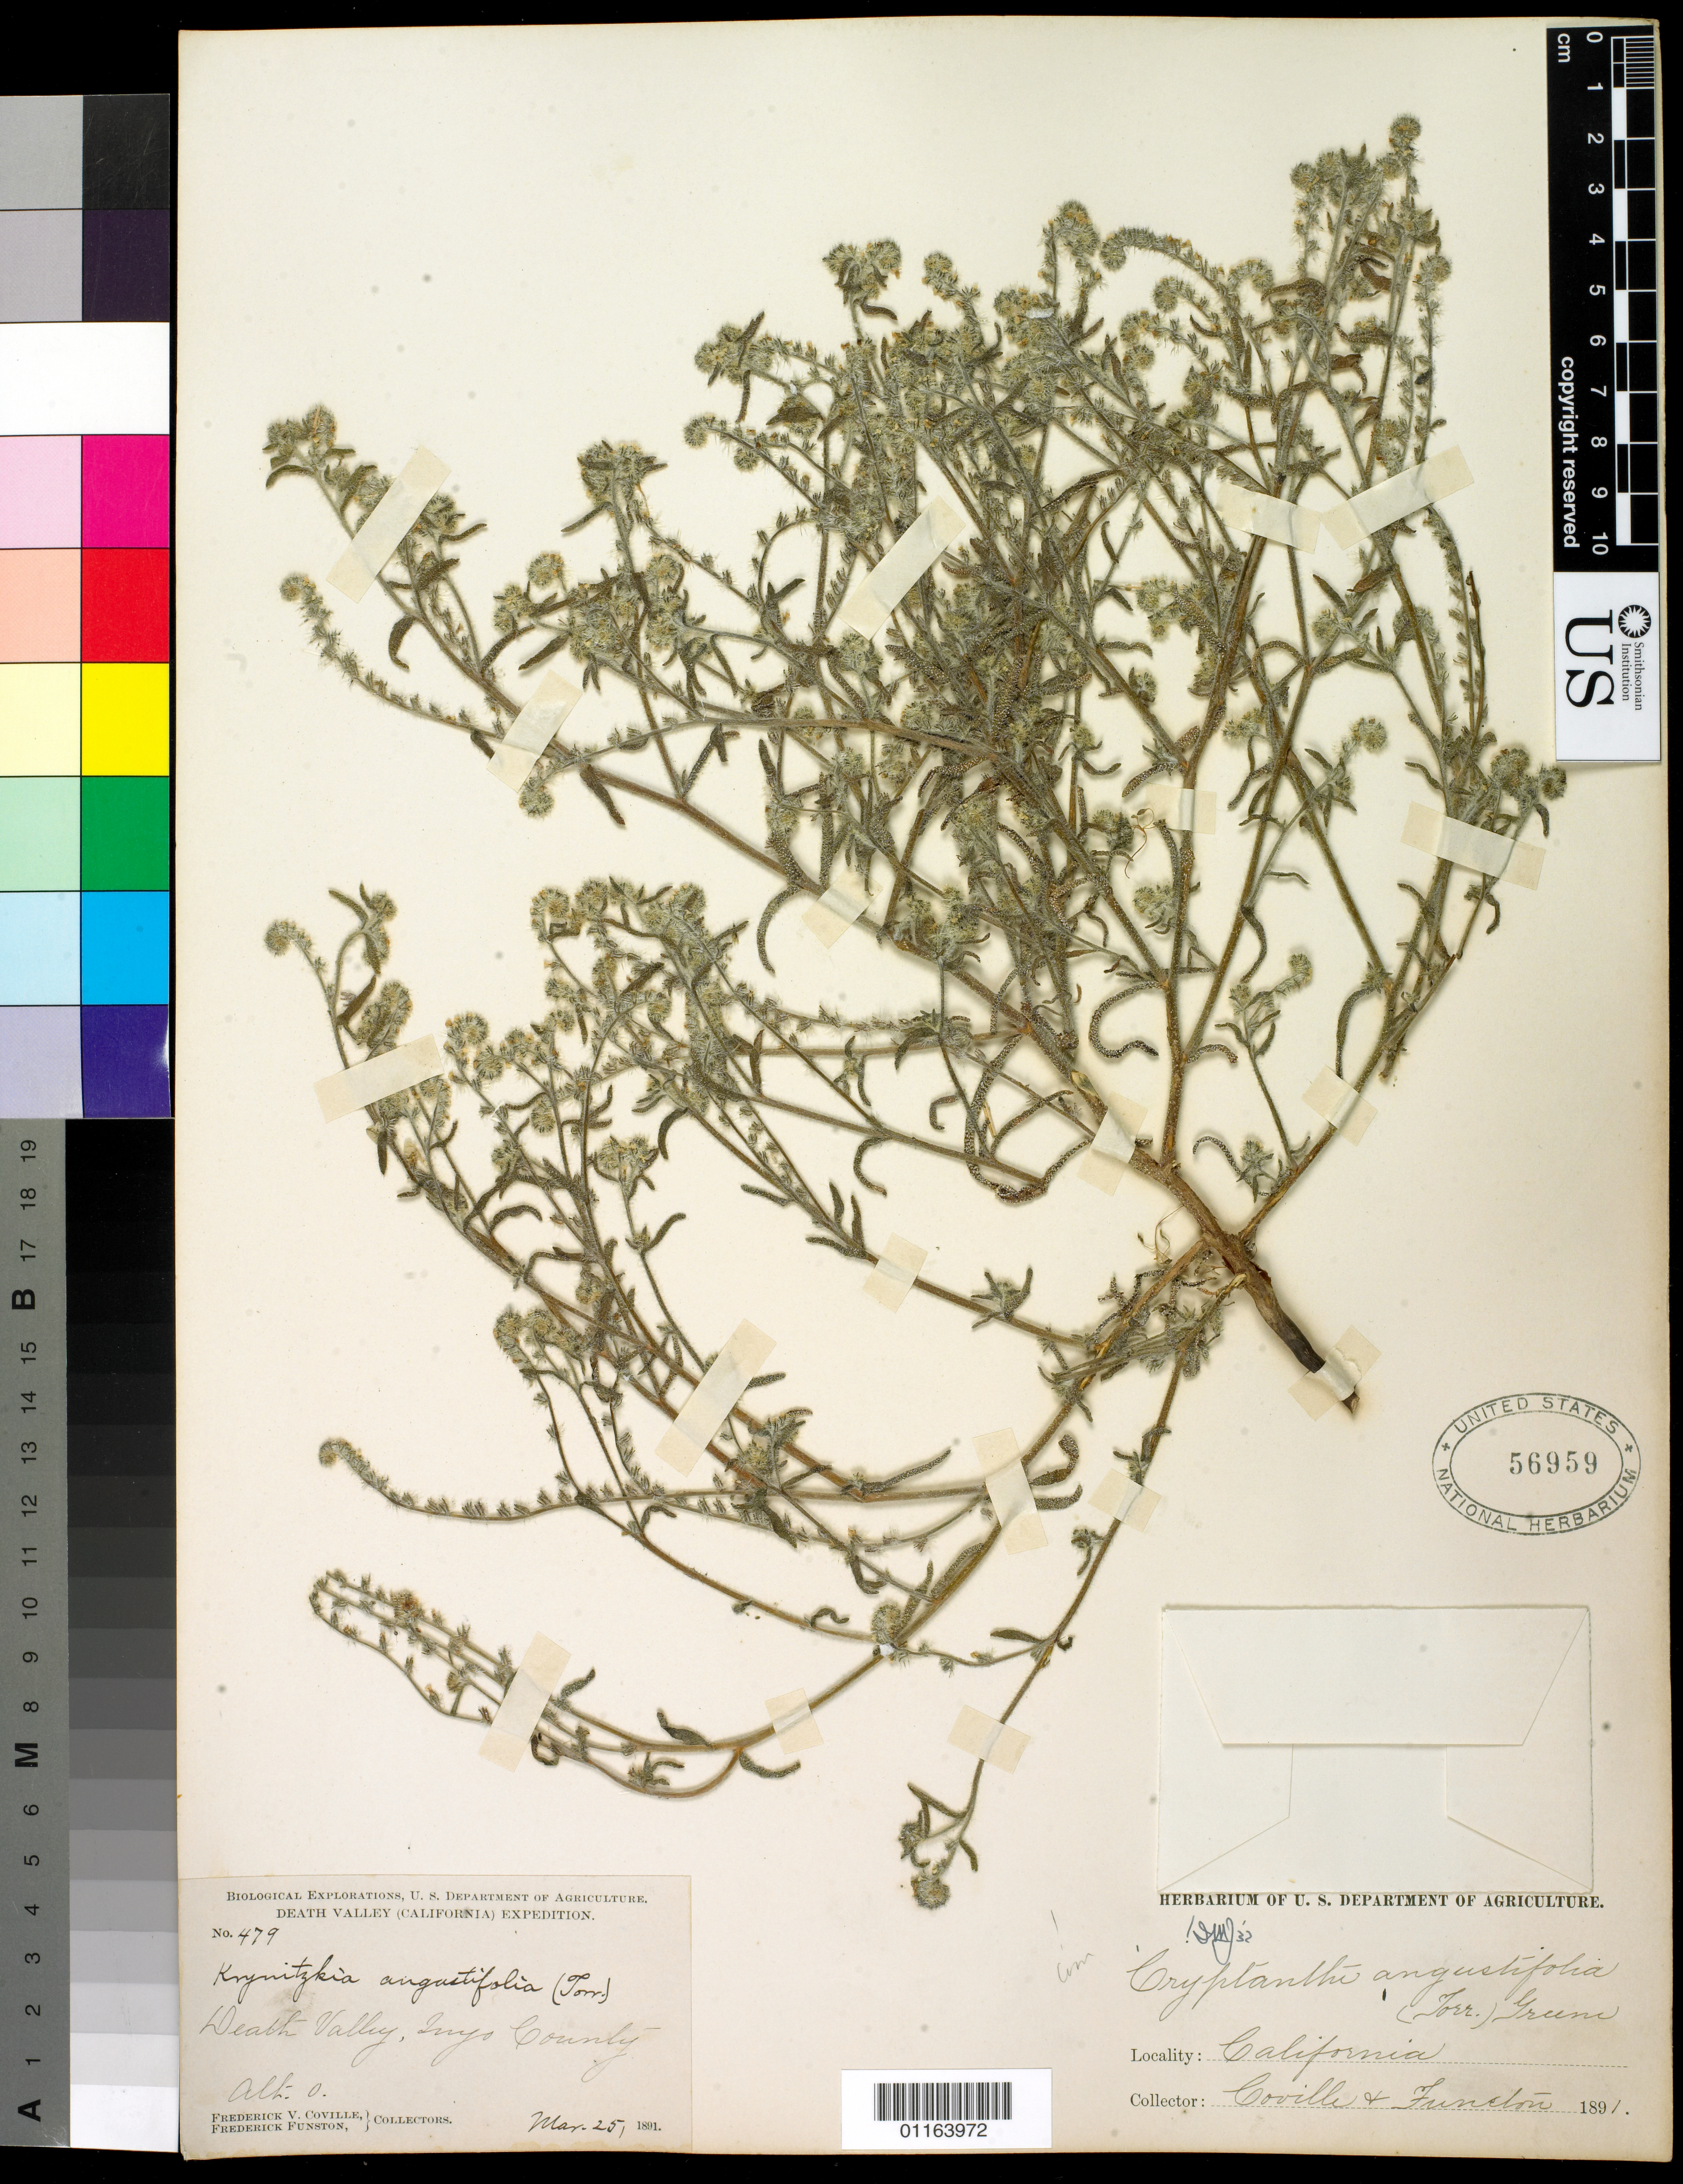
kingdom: Plantae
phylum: Tracheophyta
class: Magnoliopsida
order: Boraginales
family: Boraginaceae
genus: Cryptantha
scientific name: Cryptantha angustifolia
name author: (Torr.) Greene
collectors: F. V. Coville & F. Funston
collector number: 479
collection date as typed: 25 Mar 1891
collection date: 1891-03-25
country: United States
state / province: California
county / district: Inyo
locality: Death Valley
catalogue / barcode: US 56959